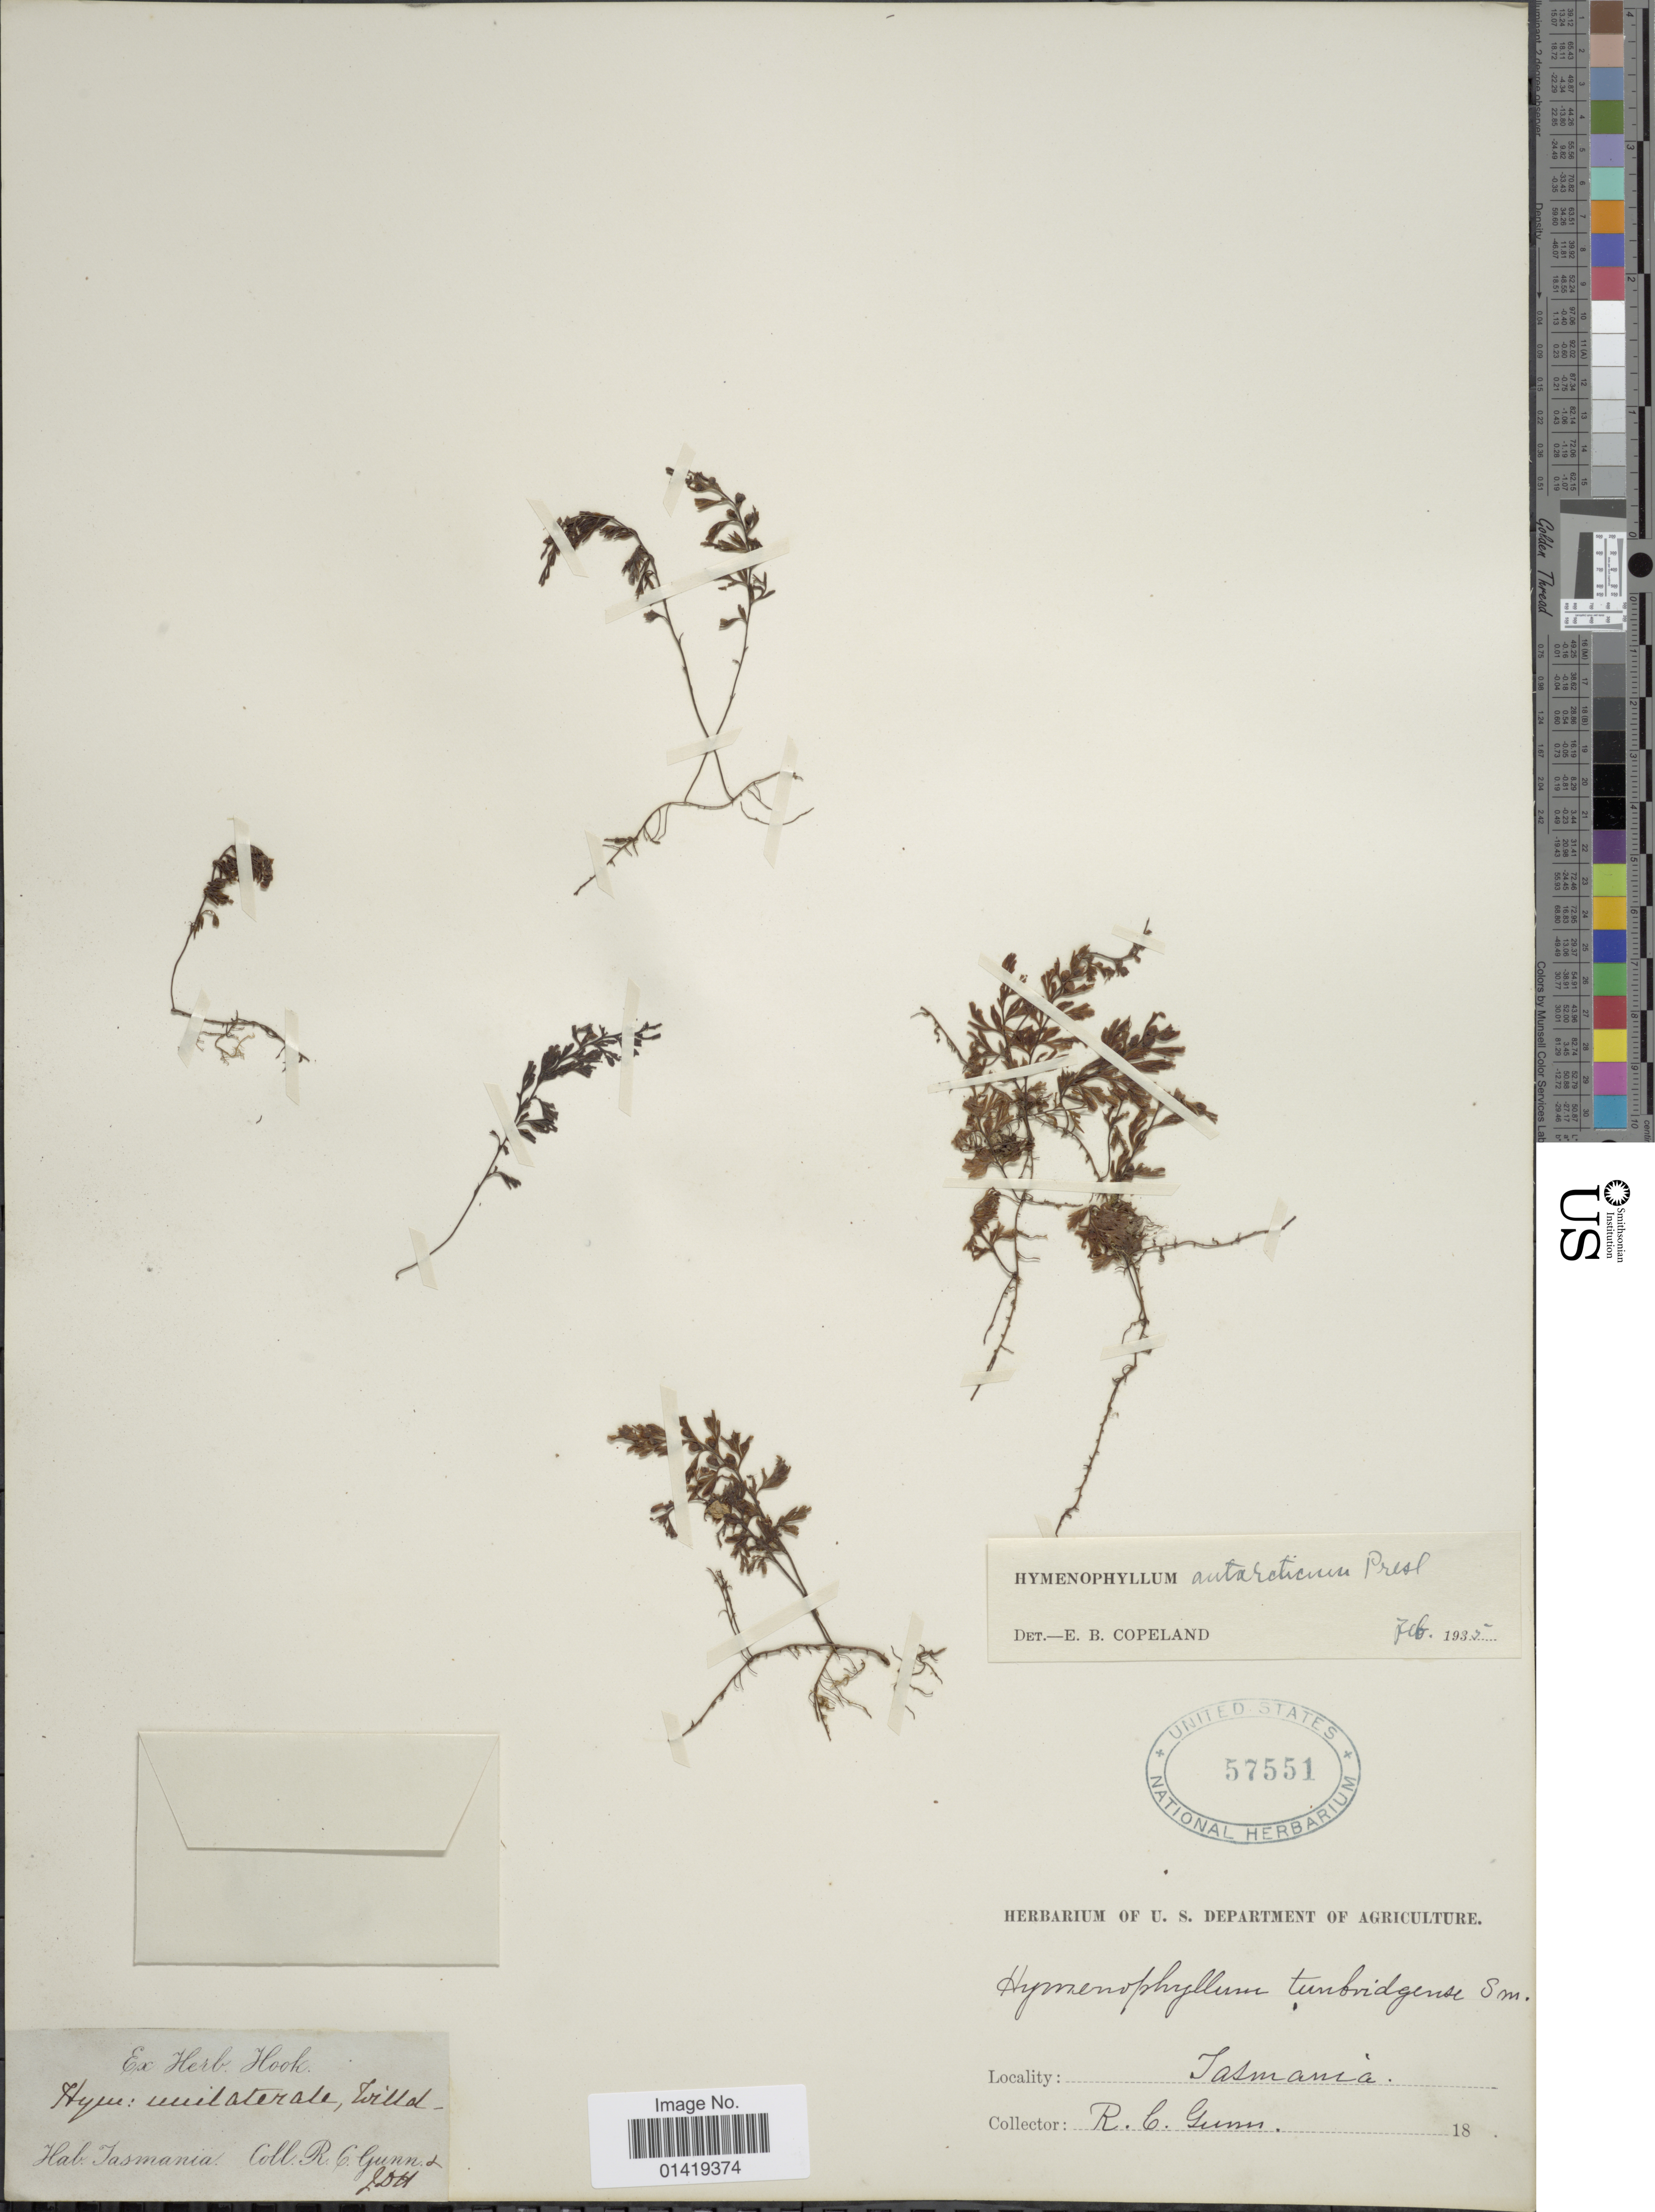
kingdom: Plantae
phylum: Tracheophyta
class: Polypodiopsida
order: Hymenophyllales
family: Hymenophyllaceae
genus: Hymenophyllum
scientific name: Hymenophyllum cupressiforme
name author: Labill.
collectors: R. Gunn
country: Australia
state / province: Tasmania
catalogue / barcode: US 57551